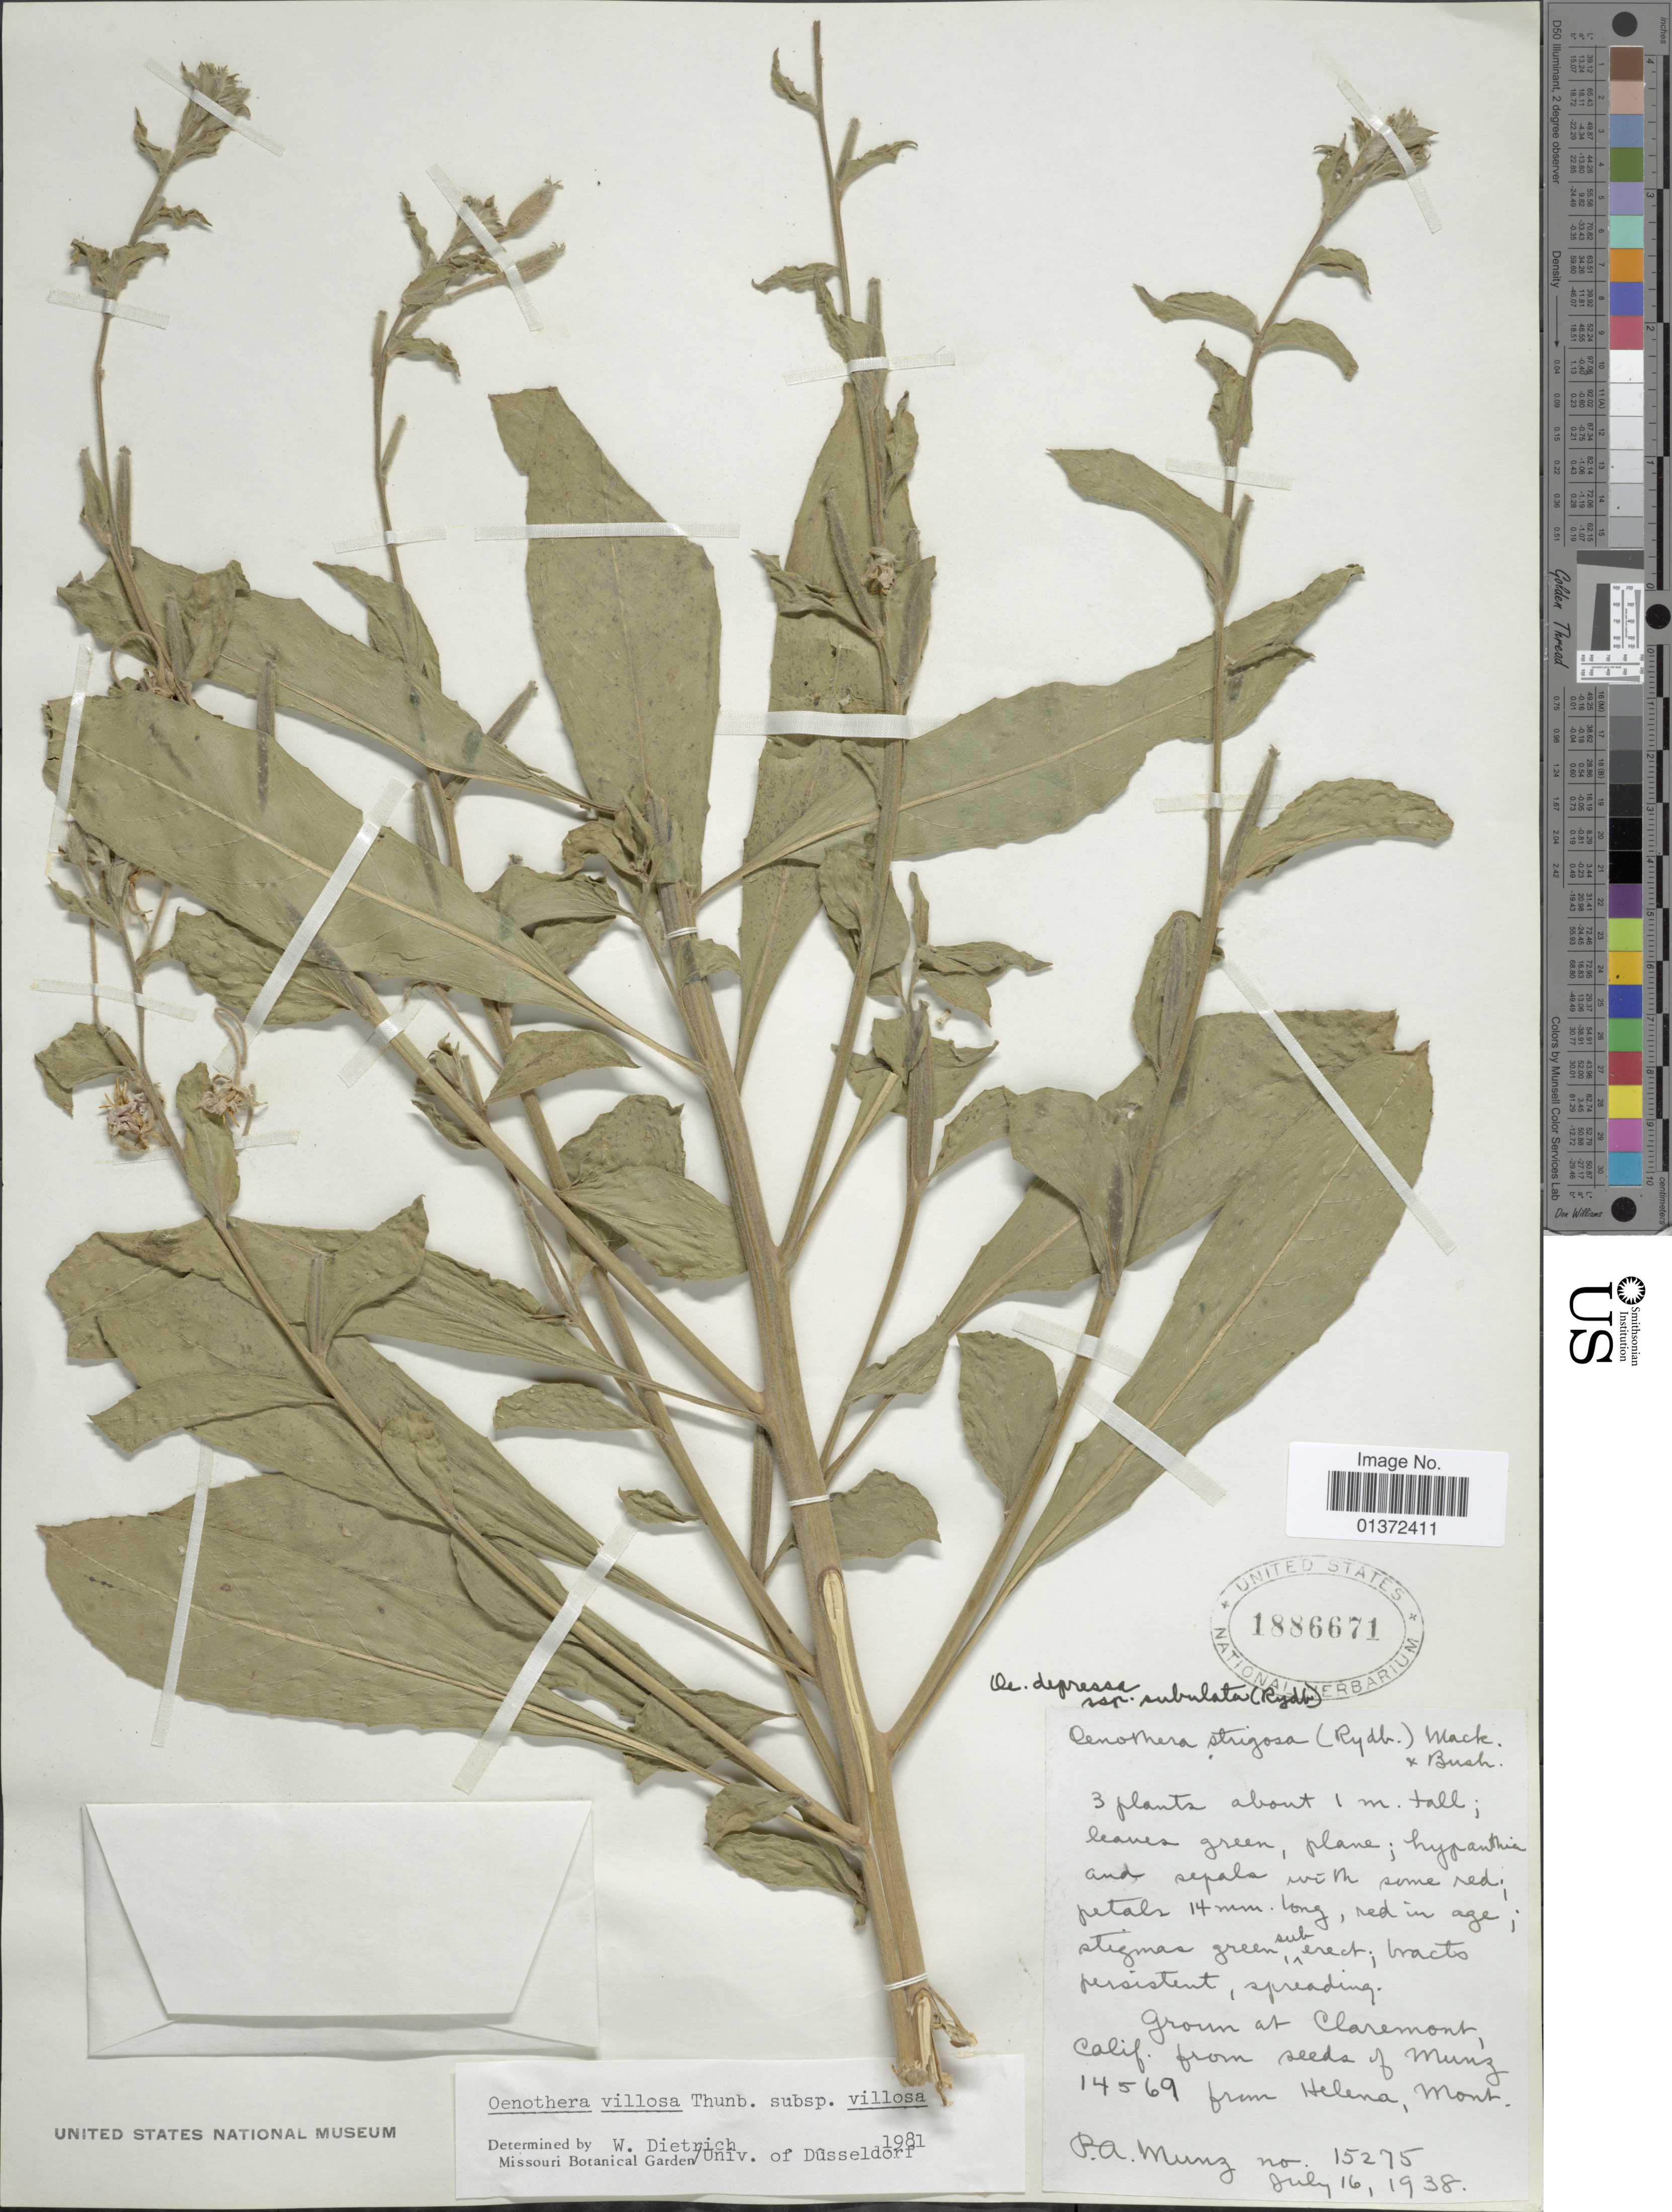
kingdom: Plantae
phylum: Tracheophyta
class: Magnoliopsida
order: Myrtales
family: Onagraceae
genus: Oenothera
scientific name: Oenothera villosa subsp. villosa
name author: Thunb.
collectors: P. A. Munz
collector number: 15275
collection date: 1938-07-16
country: United States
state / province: California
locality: Claremont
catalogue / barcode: US 1886671